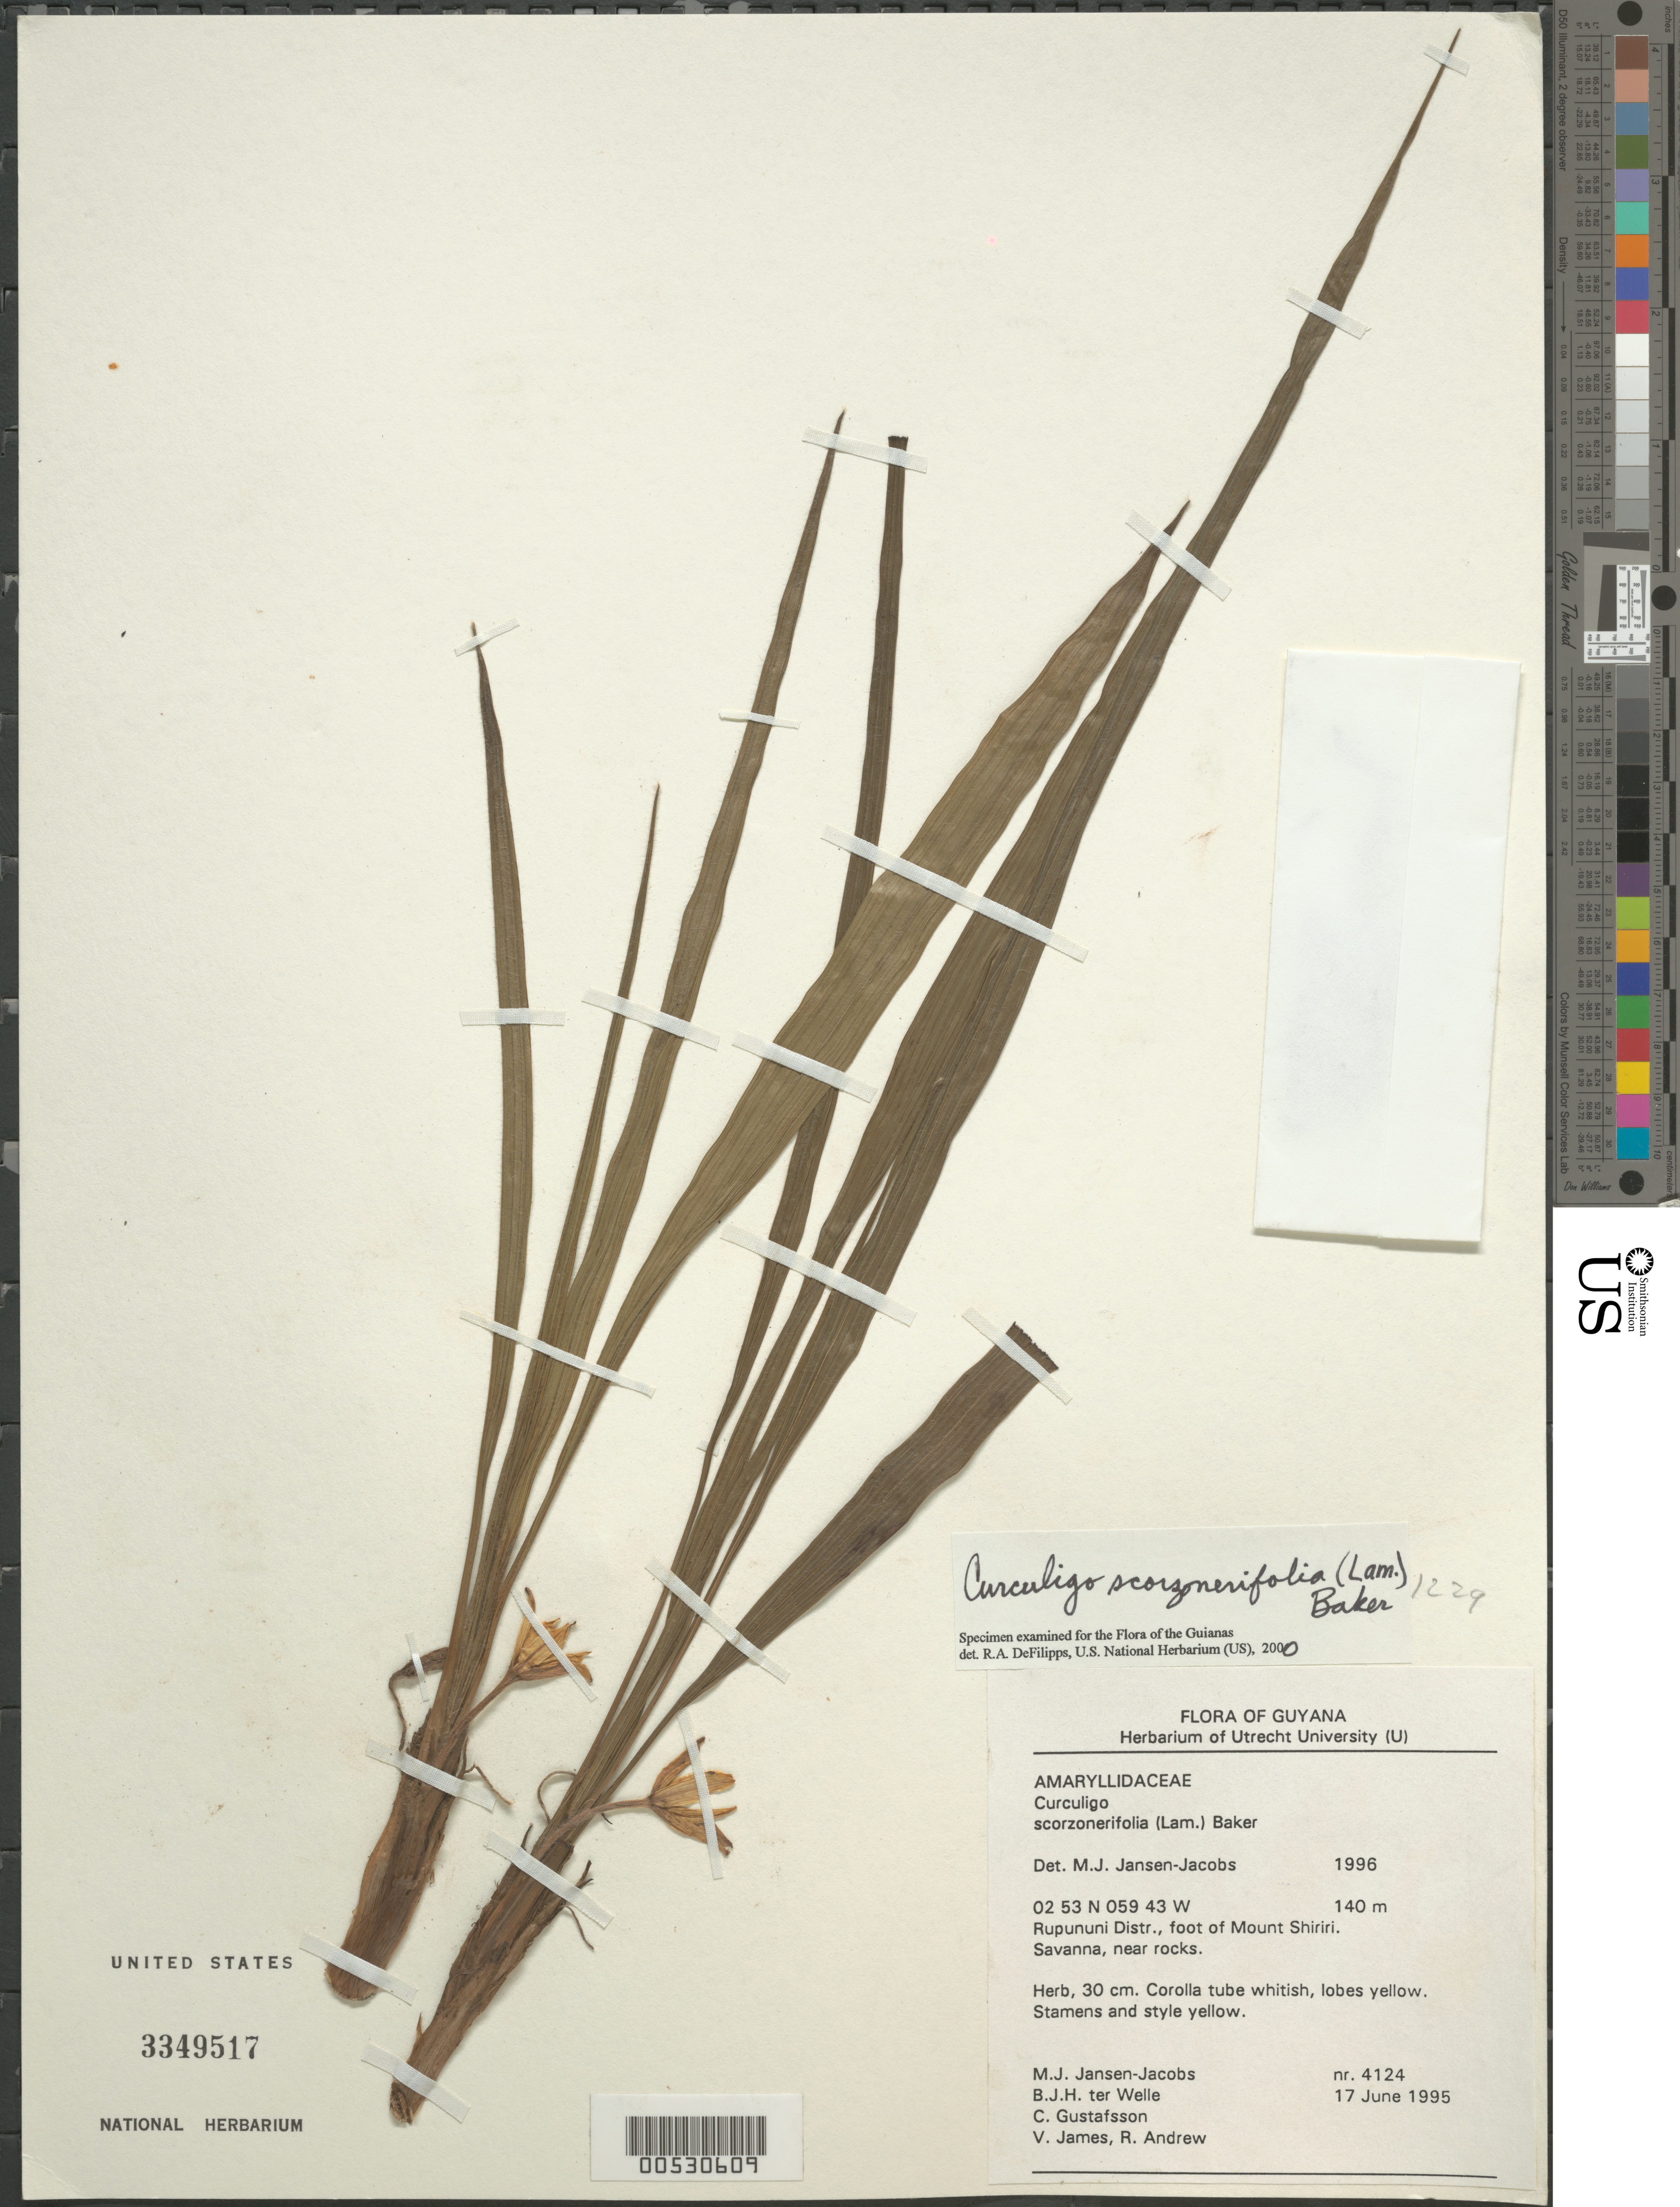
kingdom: Plantae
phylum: Tracheophyta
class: Liliopsida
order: Asparagales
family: Hypoxidaceae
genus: Curculigo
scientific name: Curculigo scorzonerifolia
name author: (Lam.) Baker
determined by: DeFilipps, R. A.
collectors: M. J. Jansen-Jacobs, B. Welle, C. G. Gustafsson, V. James & R. Andrew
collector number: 4124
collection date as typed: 17-Jun-95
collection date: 1995-06-17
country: Guyana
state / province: U. Takutu-U. Essequibo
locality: Mount Shiriri, at foot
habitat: Savanna, near rocks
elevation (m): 140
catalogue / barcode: US 3349517